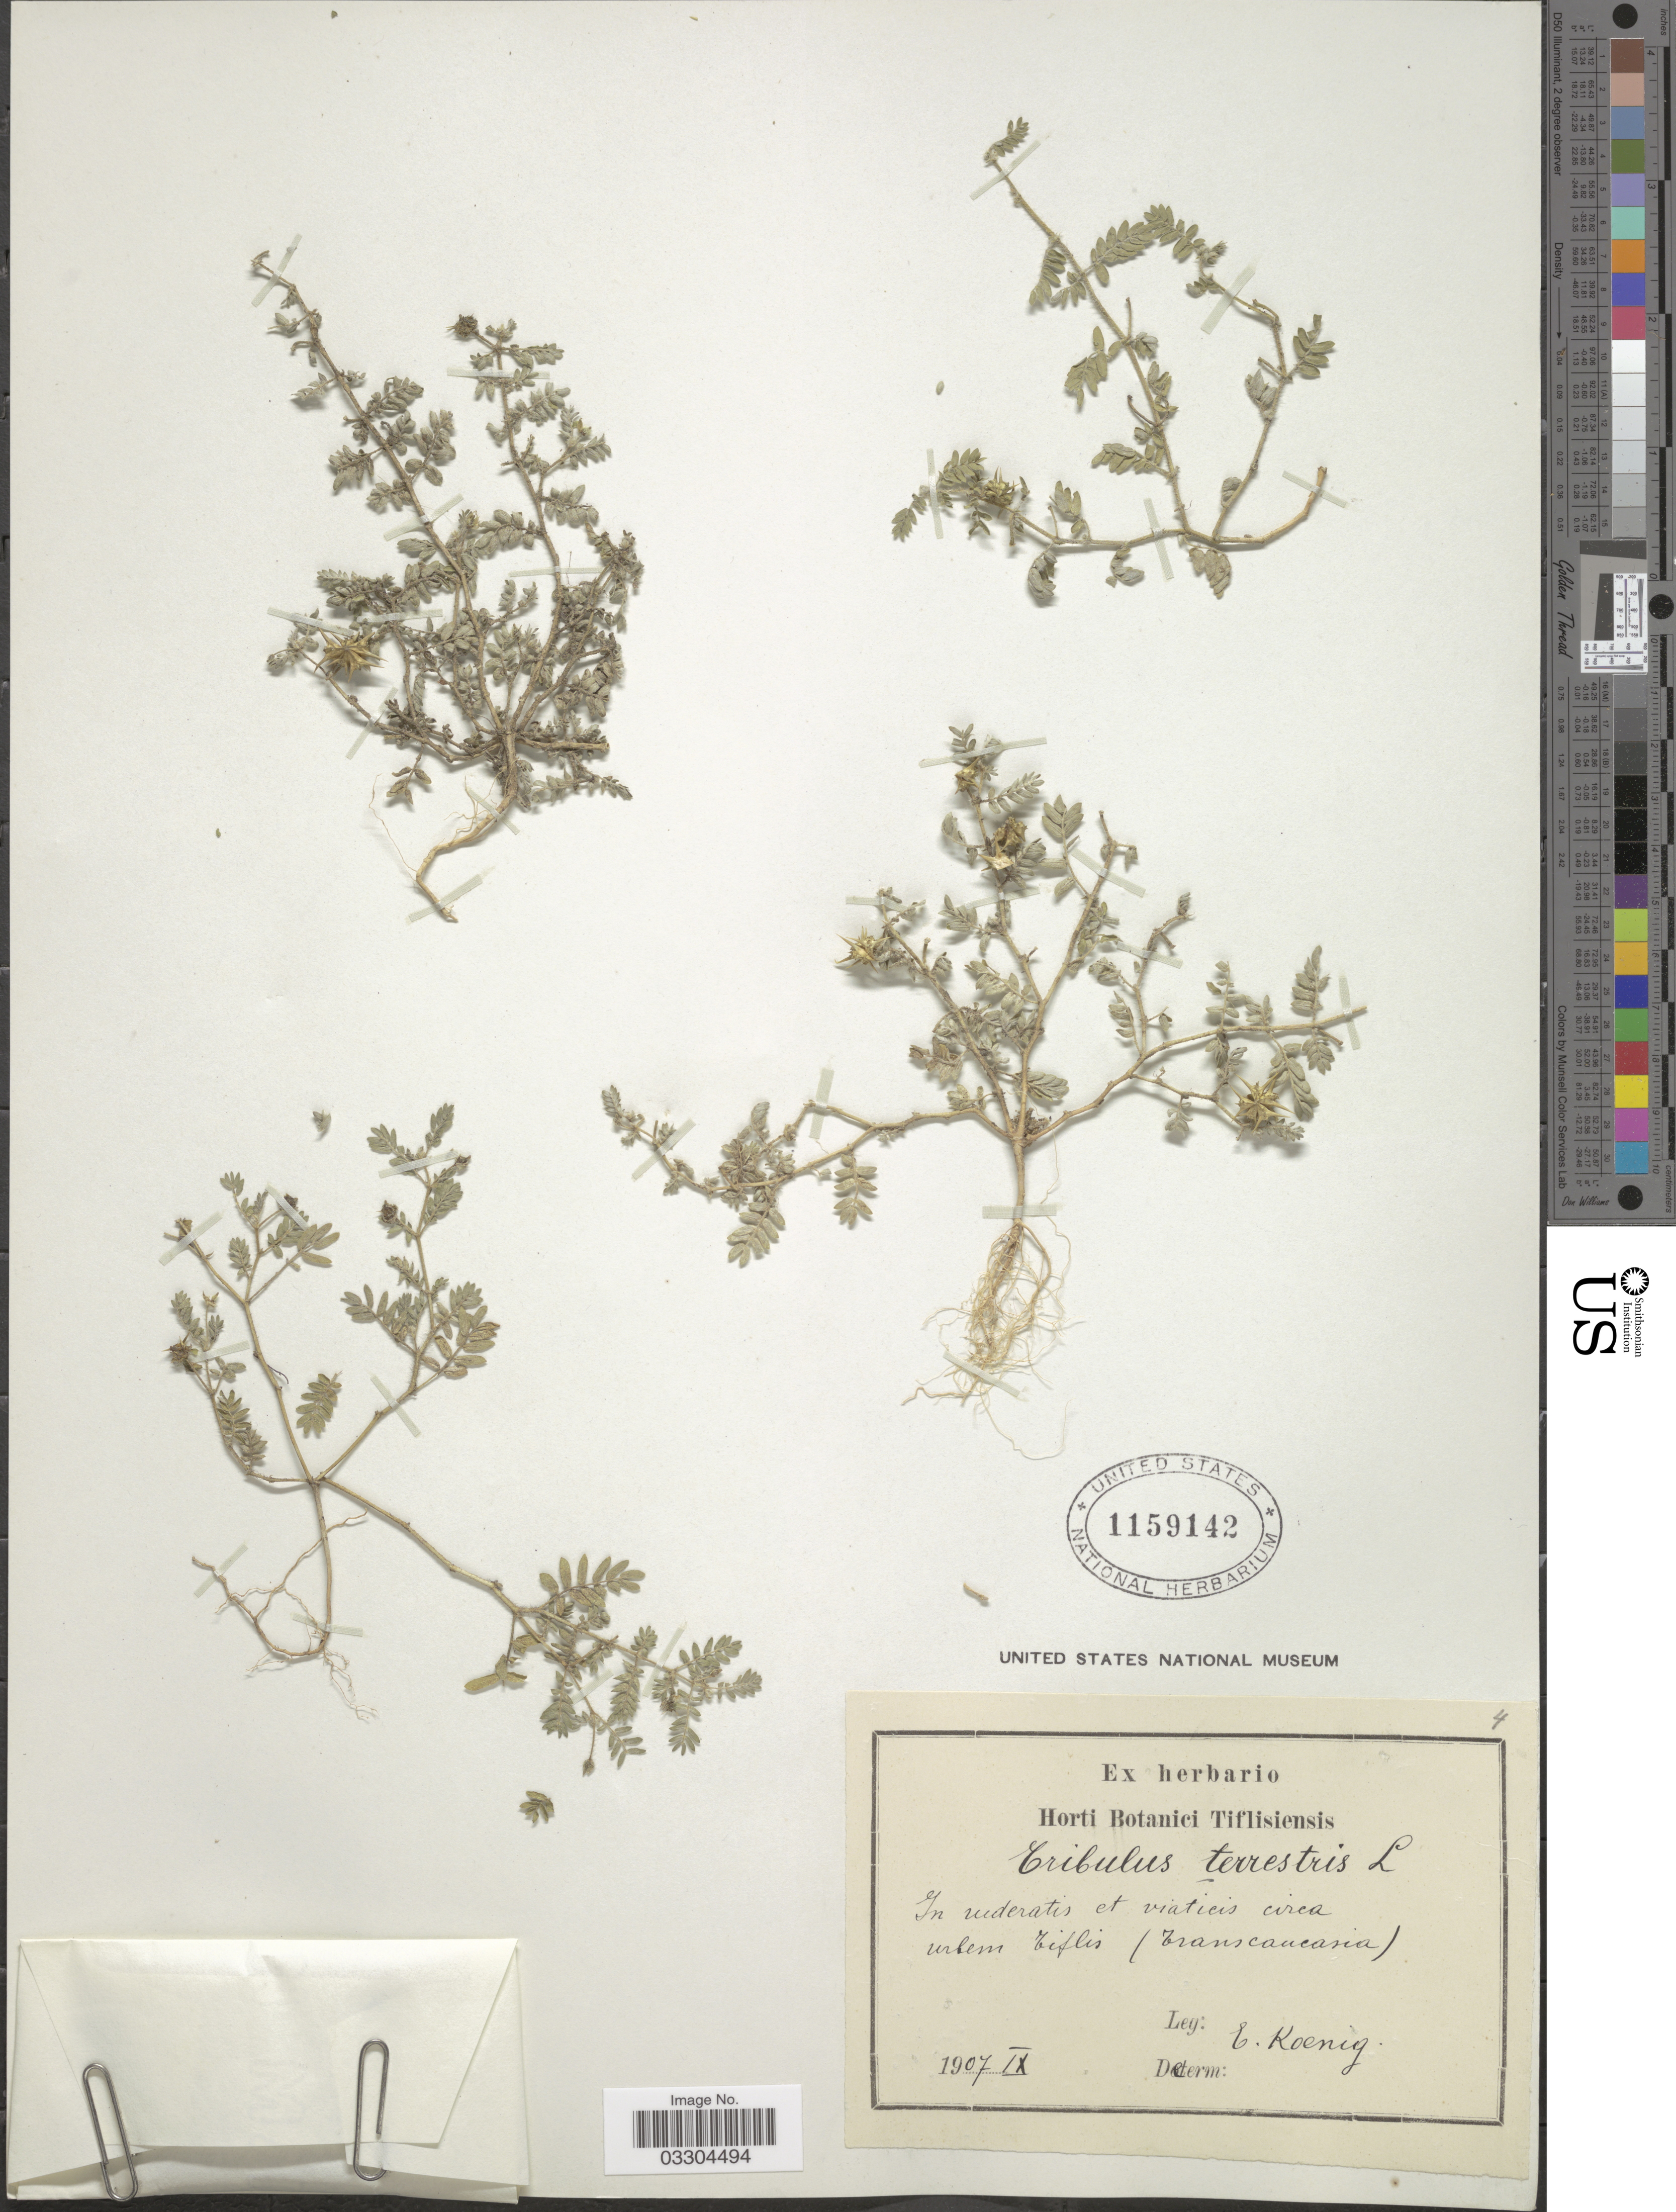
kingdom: Plantae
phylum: Tracheophyta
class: Magnoliopsida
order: Zygophyllales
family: Zygophyllaceae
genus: Tribulus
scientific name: Tribulus terrestris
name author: L.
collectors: E. Koenig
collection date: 1907-09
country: Georgia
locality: In ruderatis et viaticis circa urbem Tiflis (Transcaucasia).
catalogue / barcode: US 1159142